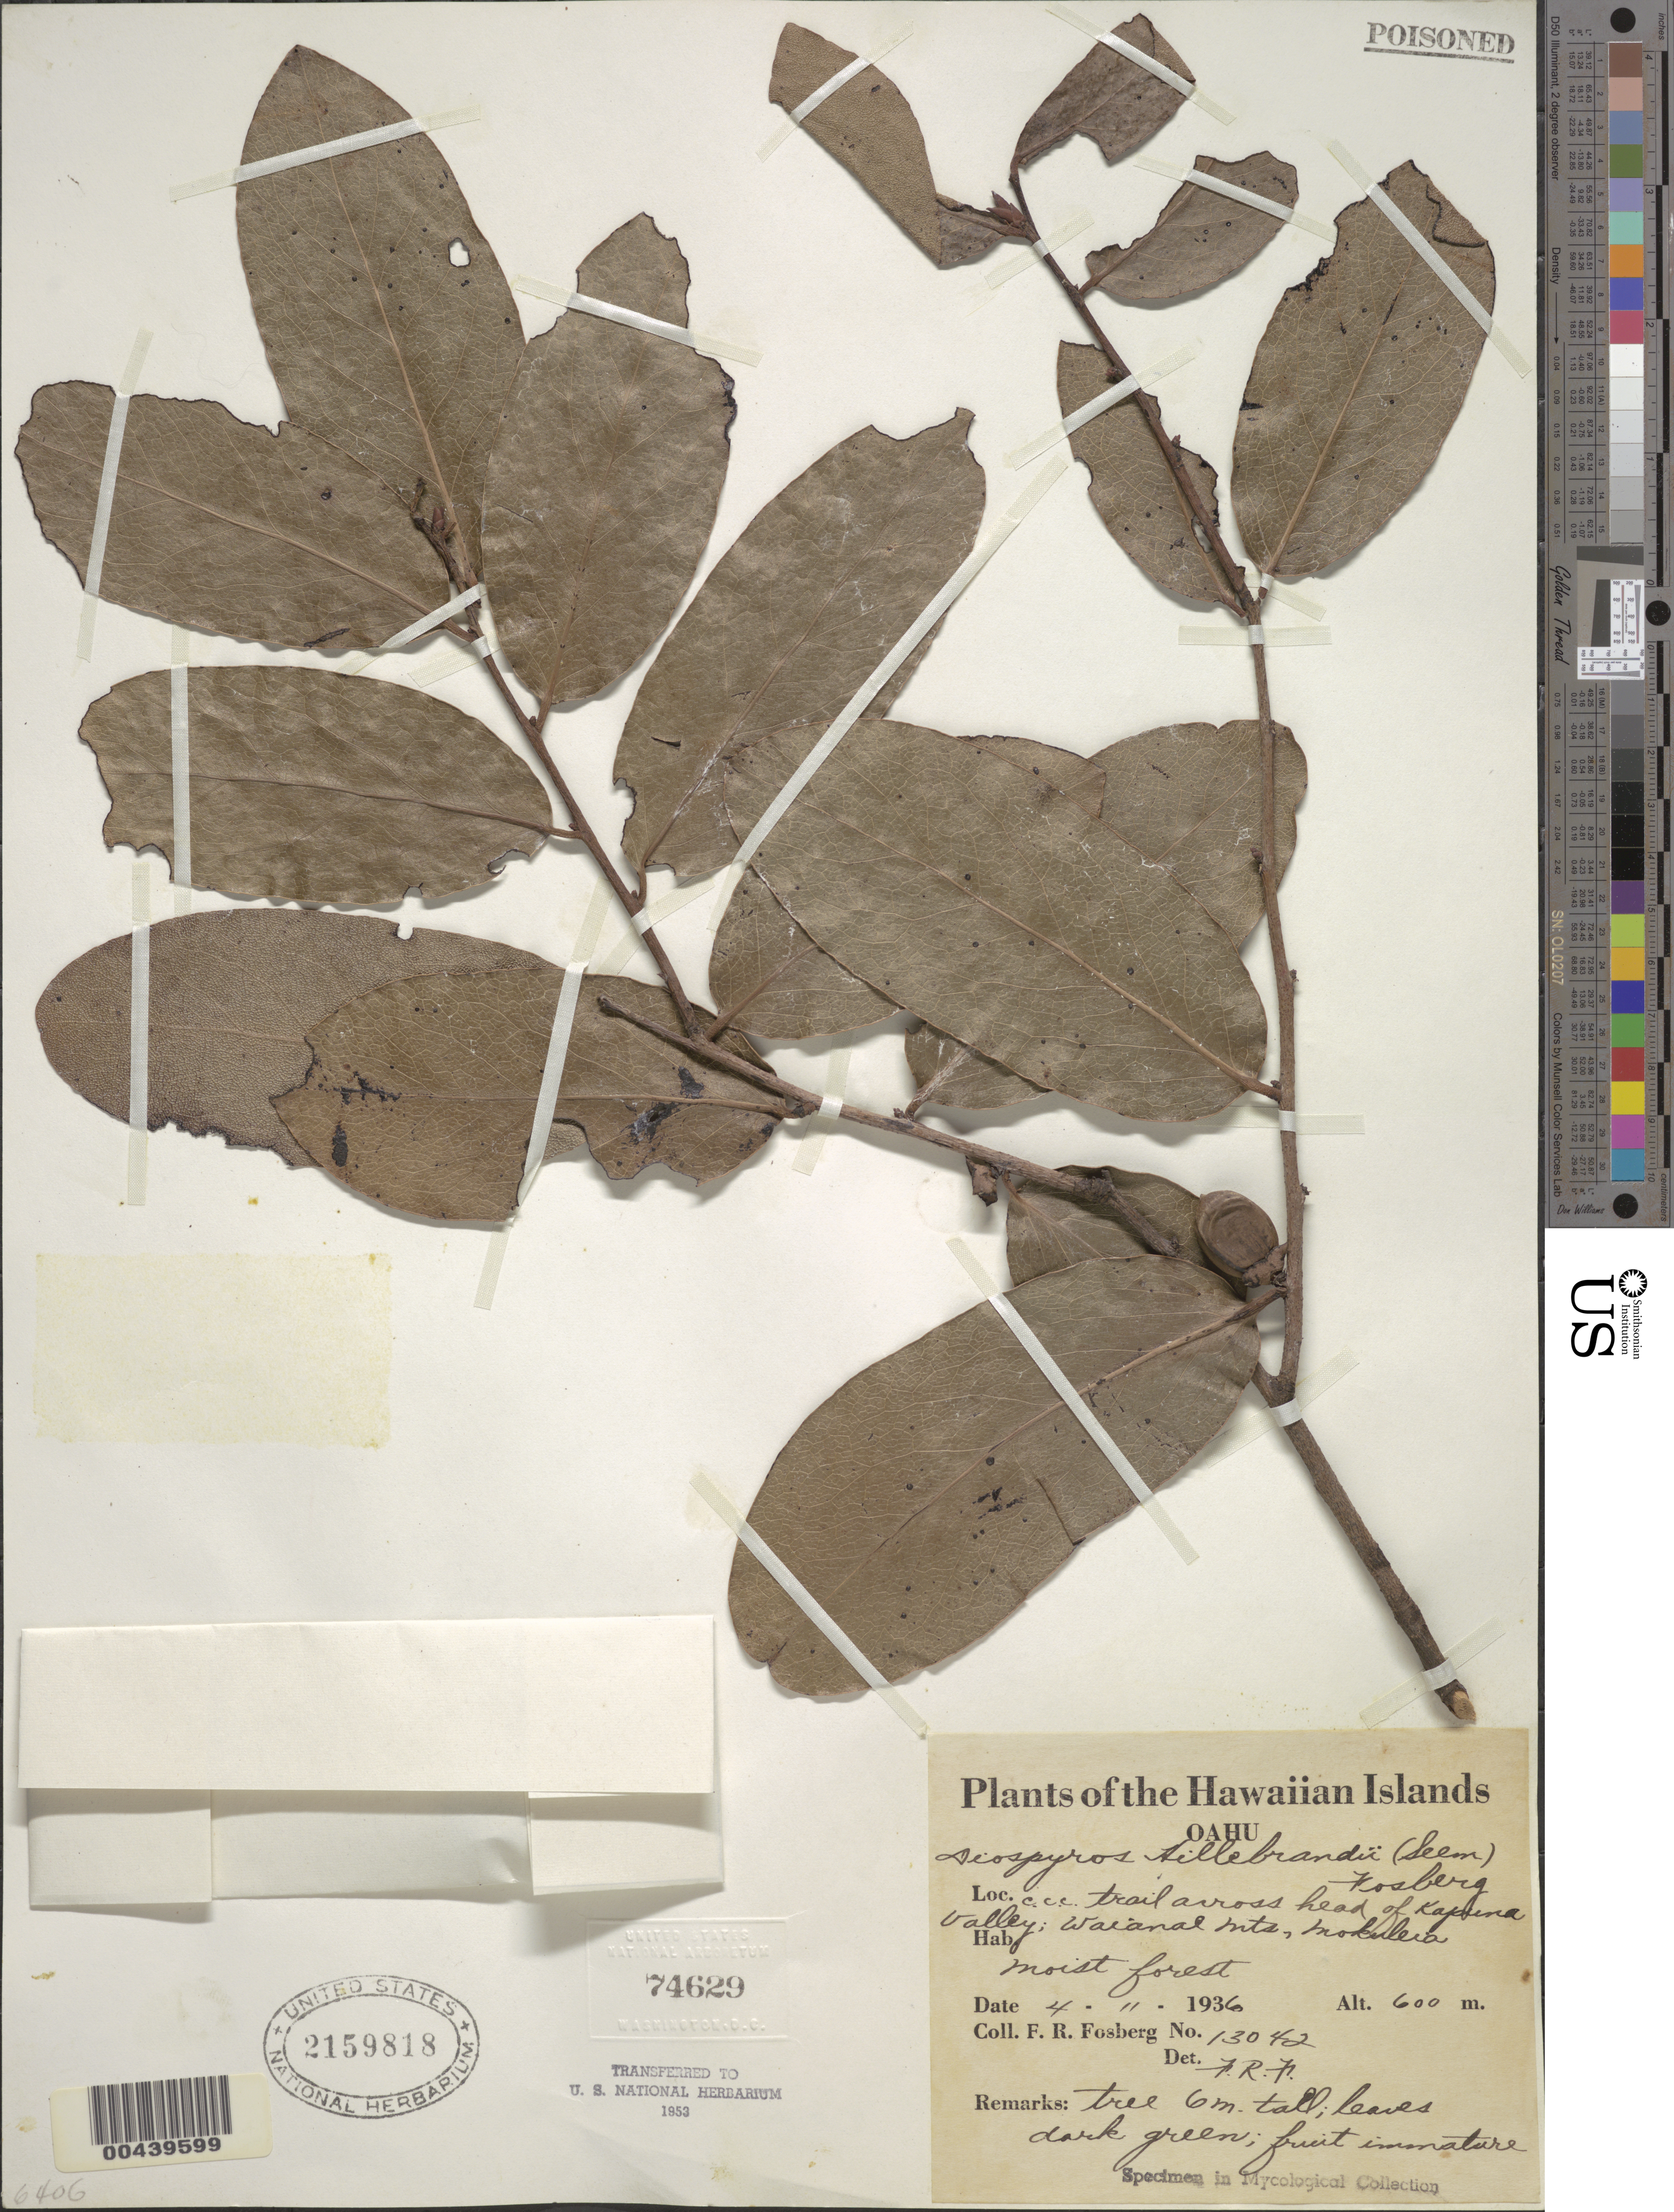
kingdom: Plantae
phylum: Tracheophyta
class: Magnoliopsida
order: Ericales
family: Ebenaceae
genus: Diospyros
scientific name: Diospyros hillebrandii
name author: (Seem.) Fosberg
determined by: Fosberg, F. R.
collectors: F. R. Fosberg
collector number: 13042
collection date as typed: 11 Apr 1936 or 4 Nov 1936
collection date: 1936-04-11 or 1936-11-04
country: United States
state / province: Hawaii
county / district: Honolulu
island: Oahu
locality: C.C.C. trail across head of Kapuna Valley; Waianae Mts, Mokuleia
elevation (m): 600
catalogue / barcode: US 2159818